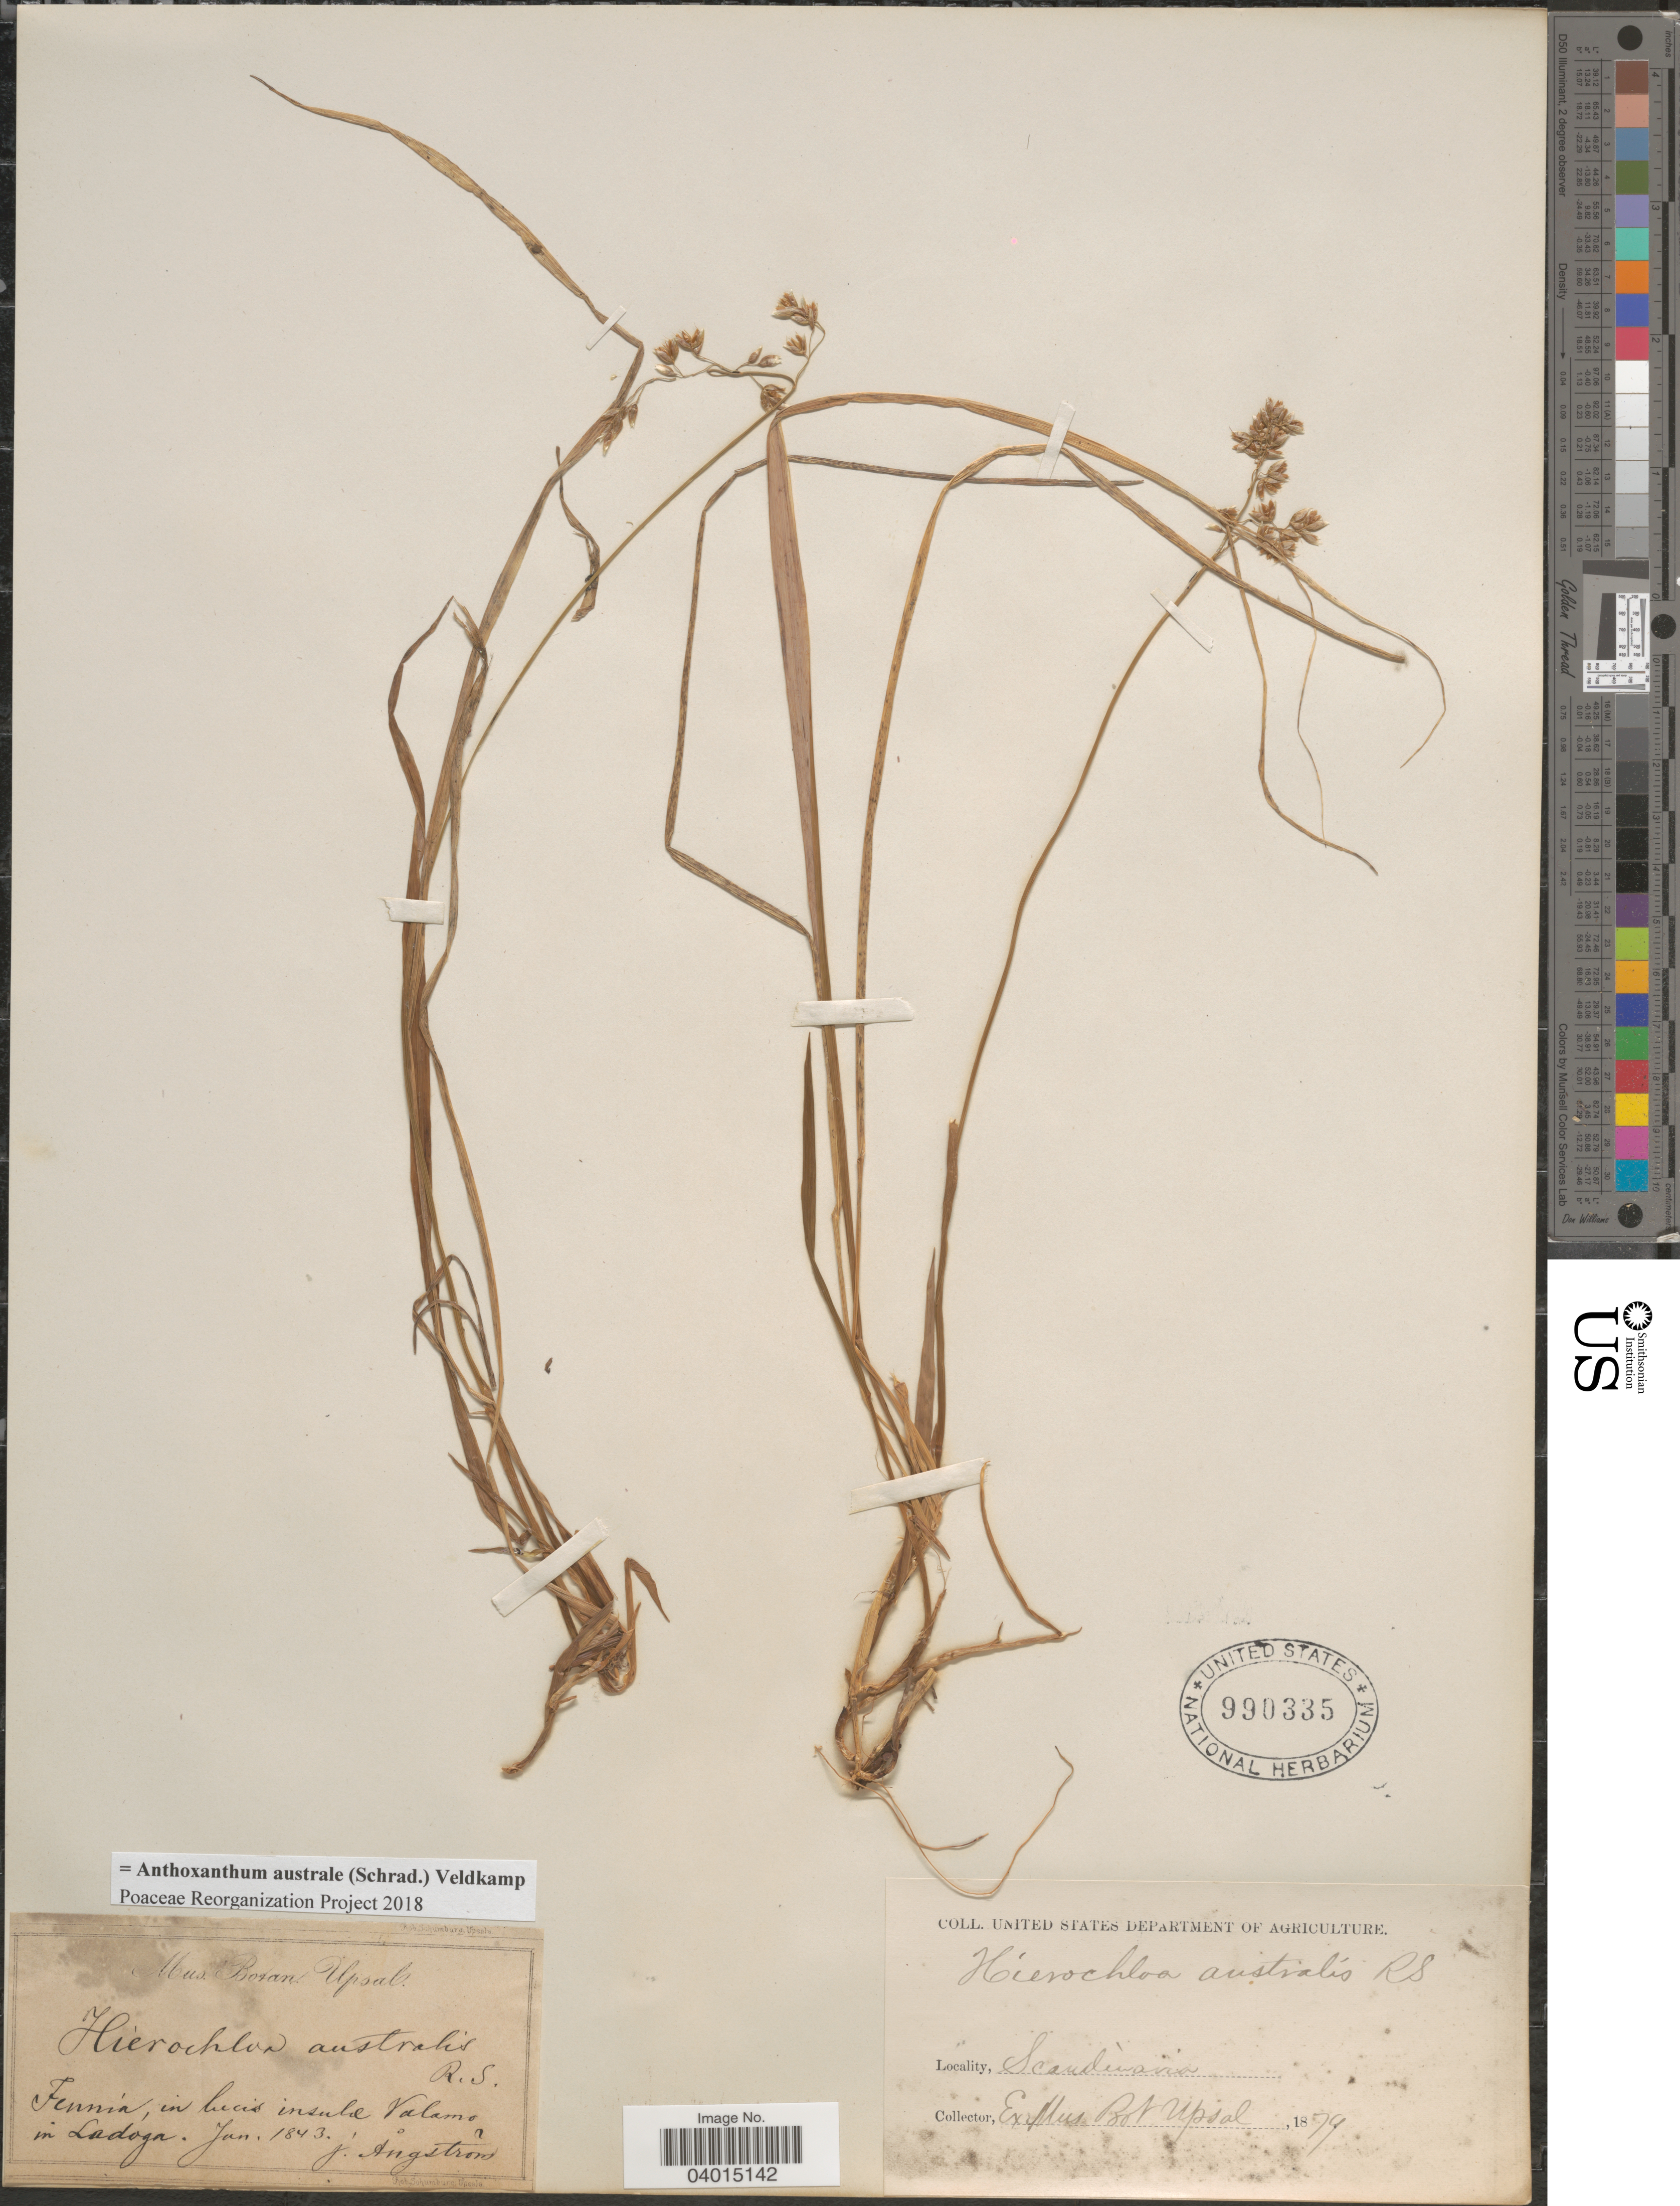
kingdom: Plantae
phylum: Tracheophyta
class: Liliopsida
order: Poales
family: Poaceae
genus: Anthoxanthum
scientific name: Anthoxanthum australe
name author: (Schrad.) Veldkamp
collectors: J. Ångstrom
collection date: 1843-01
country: Finland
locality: Fennia, in lucis insula Valamo in Ladoga. Scandinavia.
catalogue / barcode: US 990335